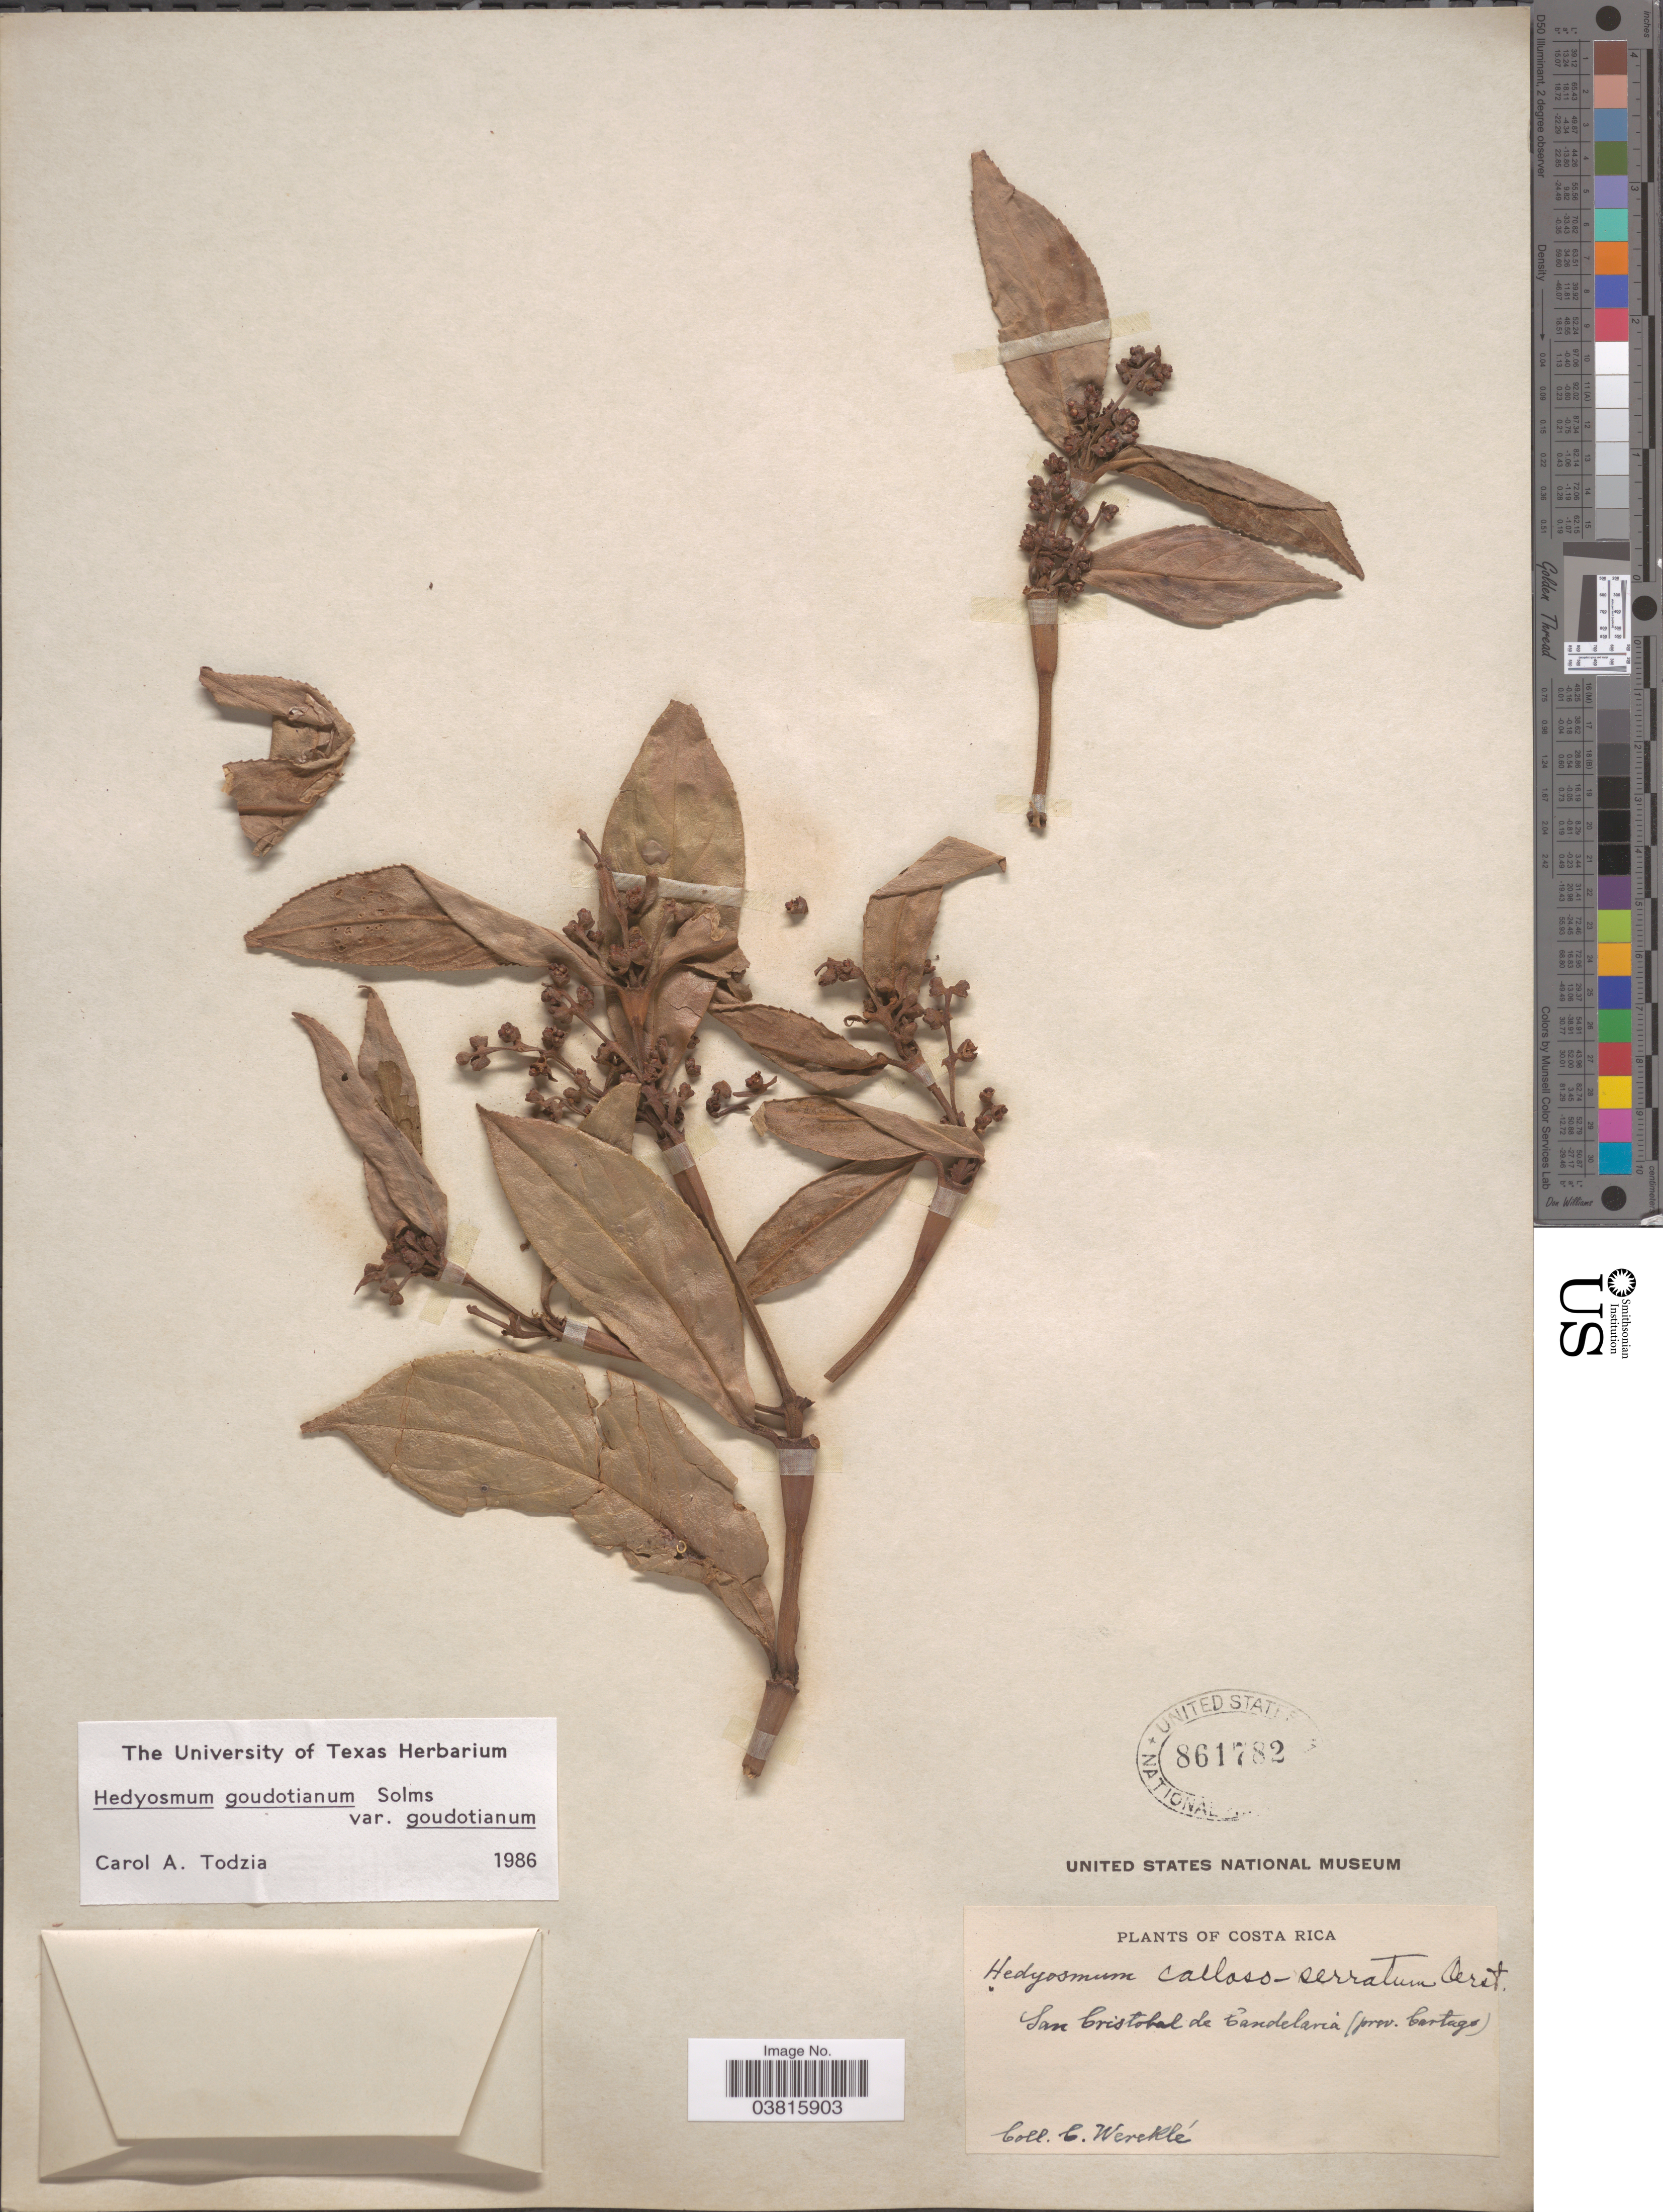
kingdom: Plantae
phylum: Tracheophyta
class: Magnoliopsida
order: Chloranthales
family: Chloranthaceae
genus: Hedyosmum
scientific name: Hedyosmum goudotianum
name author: Solms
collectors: C. Werekle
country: Costa Rica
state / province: Cartago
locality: San Cristobal de Candelaria.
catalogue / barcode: US 861782